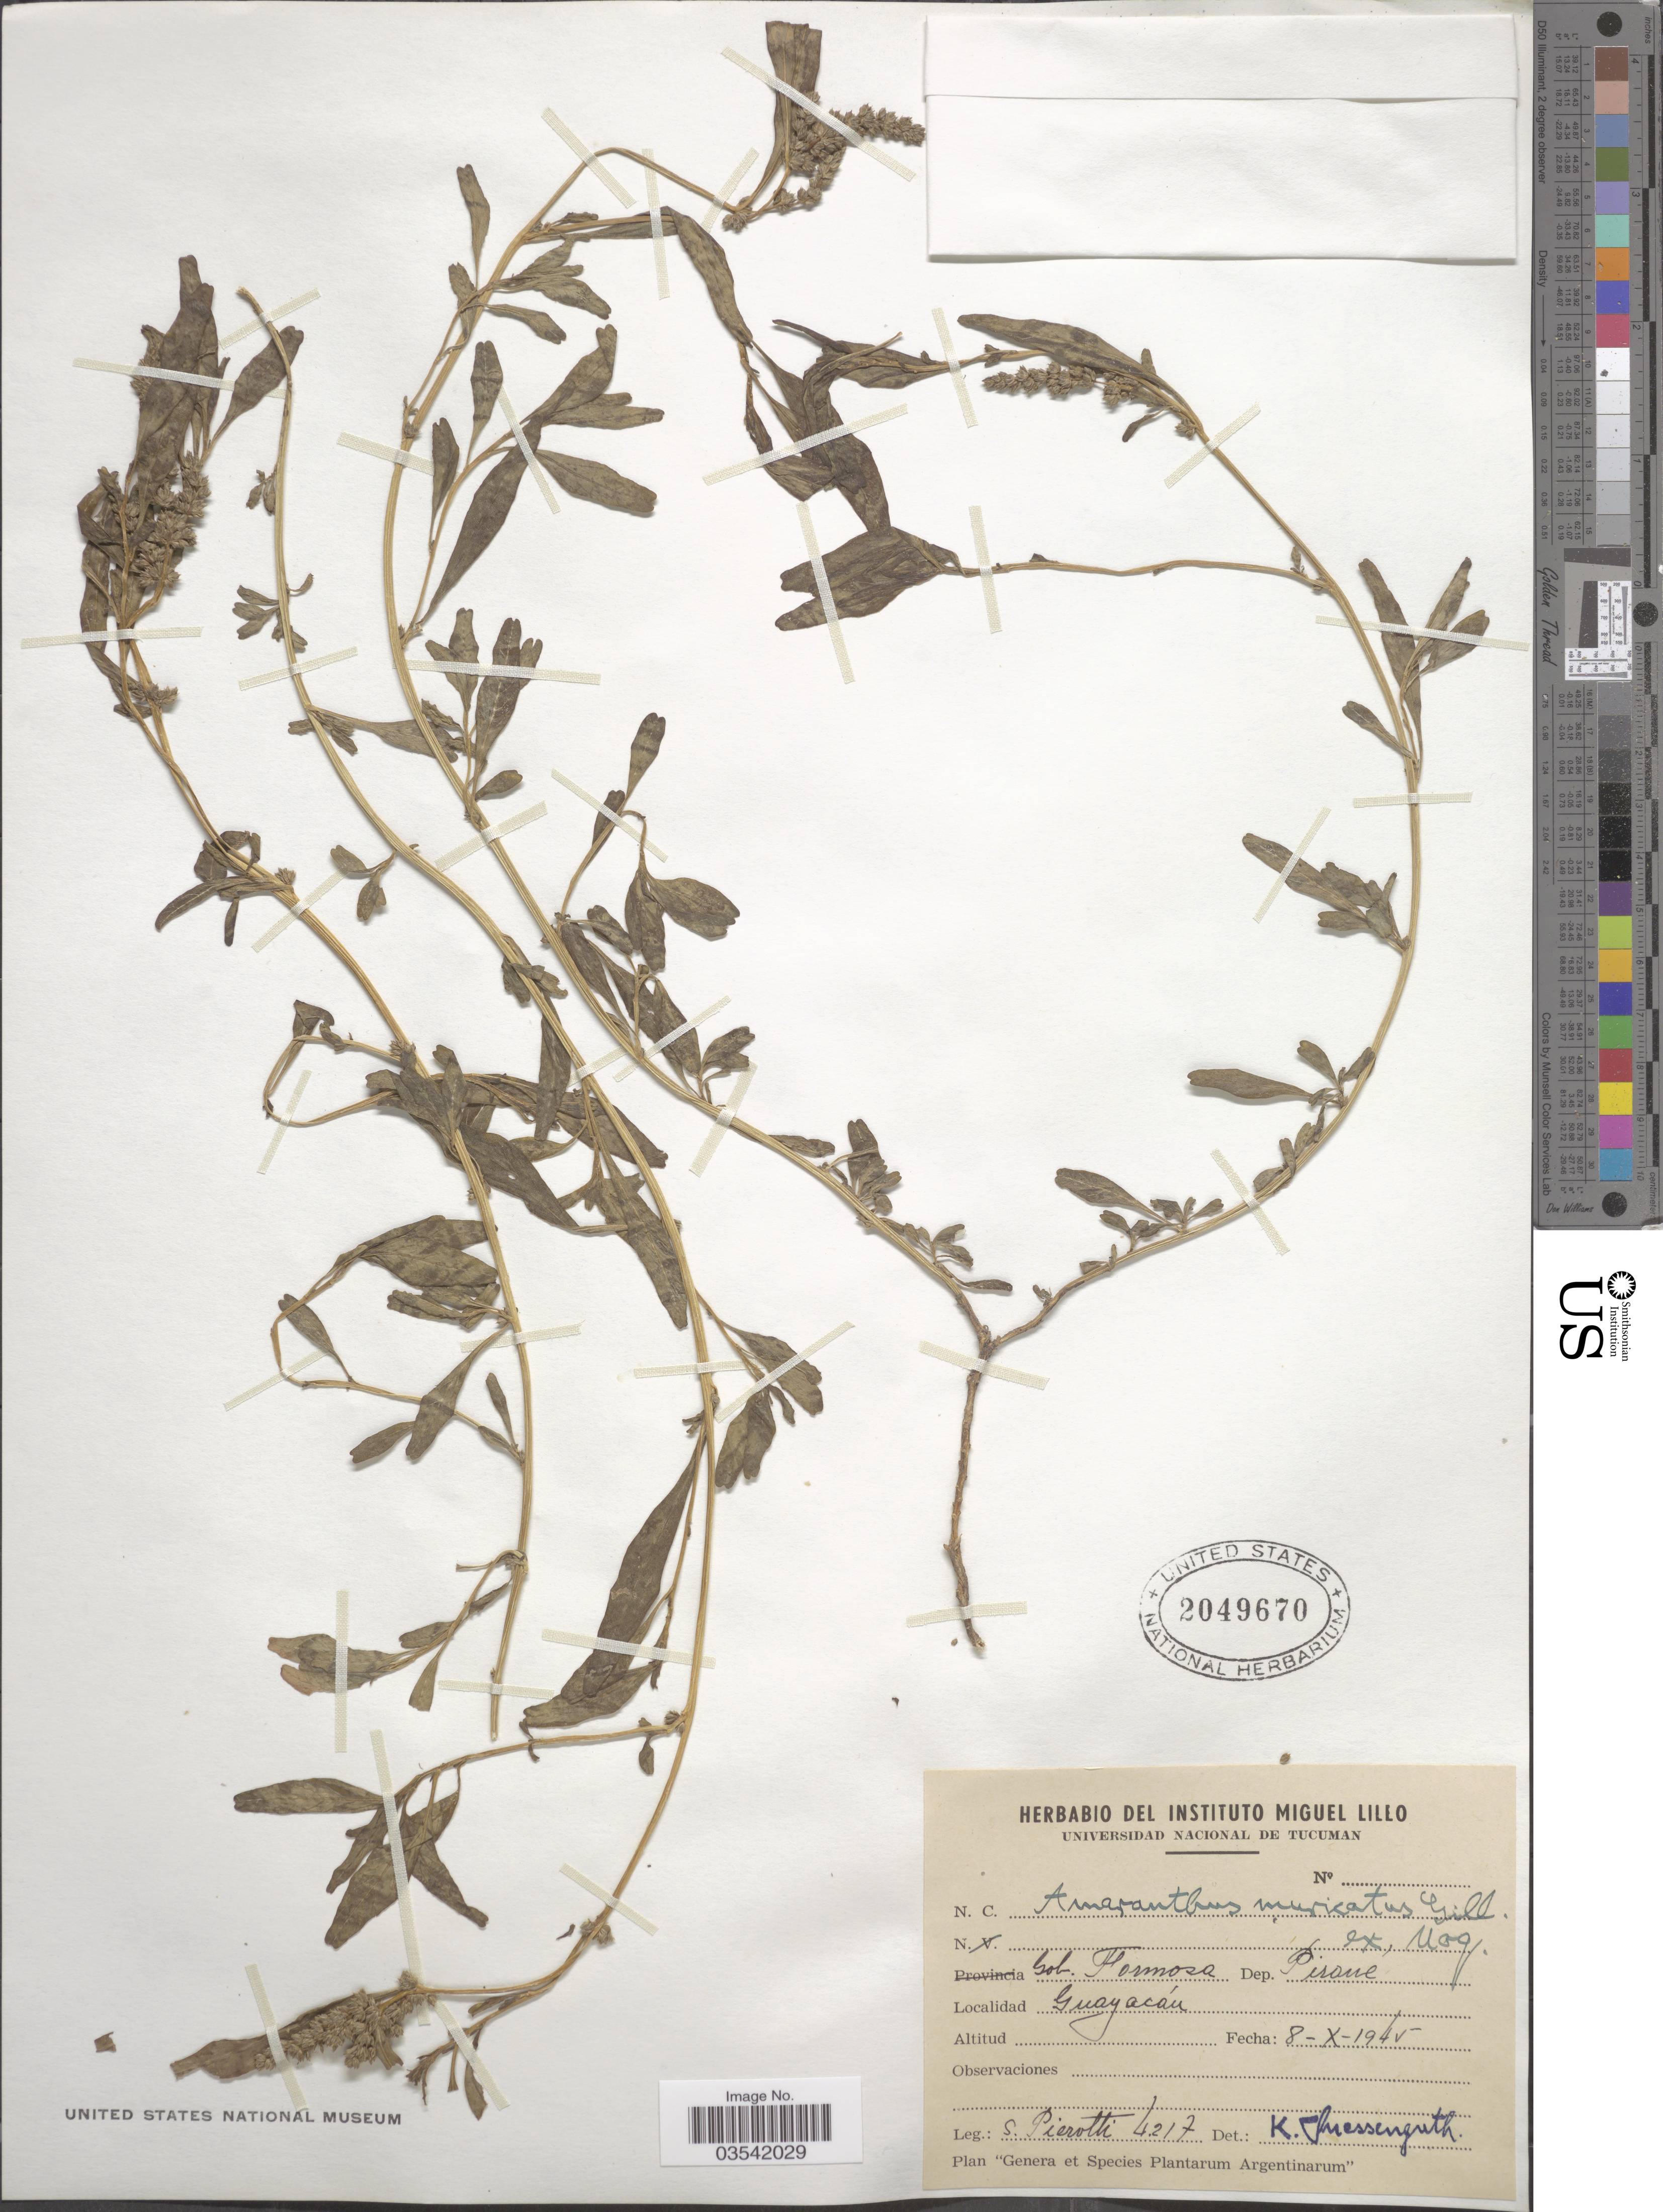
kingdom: Plantae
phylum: Tracheophyta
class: Magnoliopsida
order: Caryophyllales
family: Amaranthaceae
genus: Amaranthus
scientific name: Amaranthus muricatus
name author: (Moq.) Hieron.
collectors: S. A. Pierotti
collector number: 4217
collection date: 1945-10-08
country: Argentina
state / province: Formosa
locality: Gob. Formosa. Dep. Pirane. Guayacán.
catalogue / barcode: US 2049670